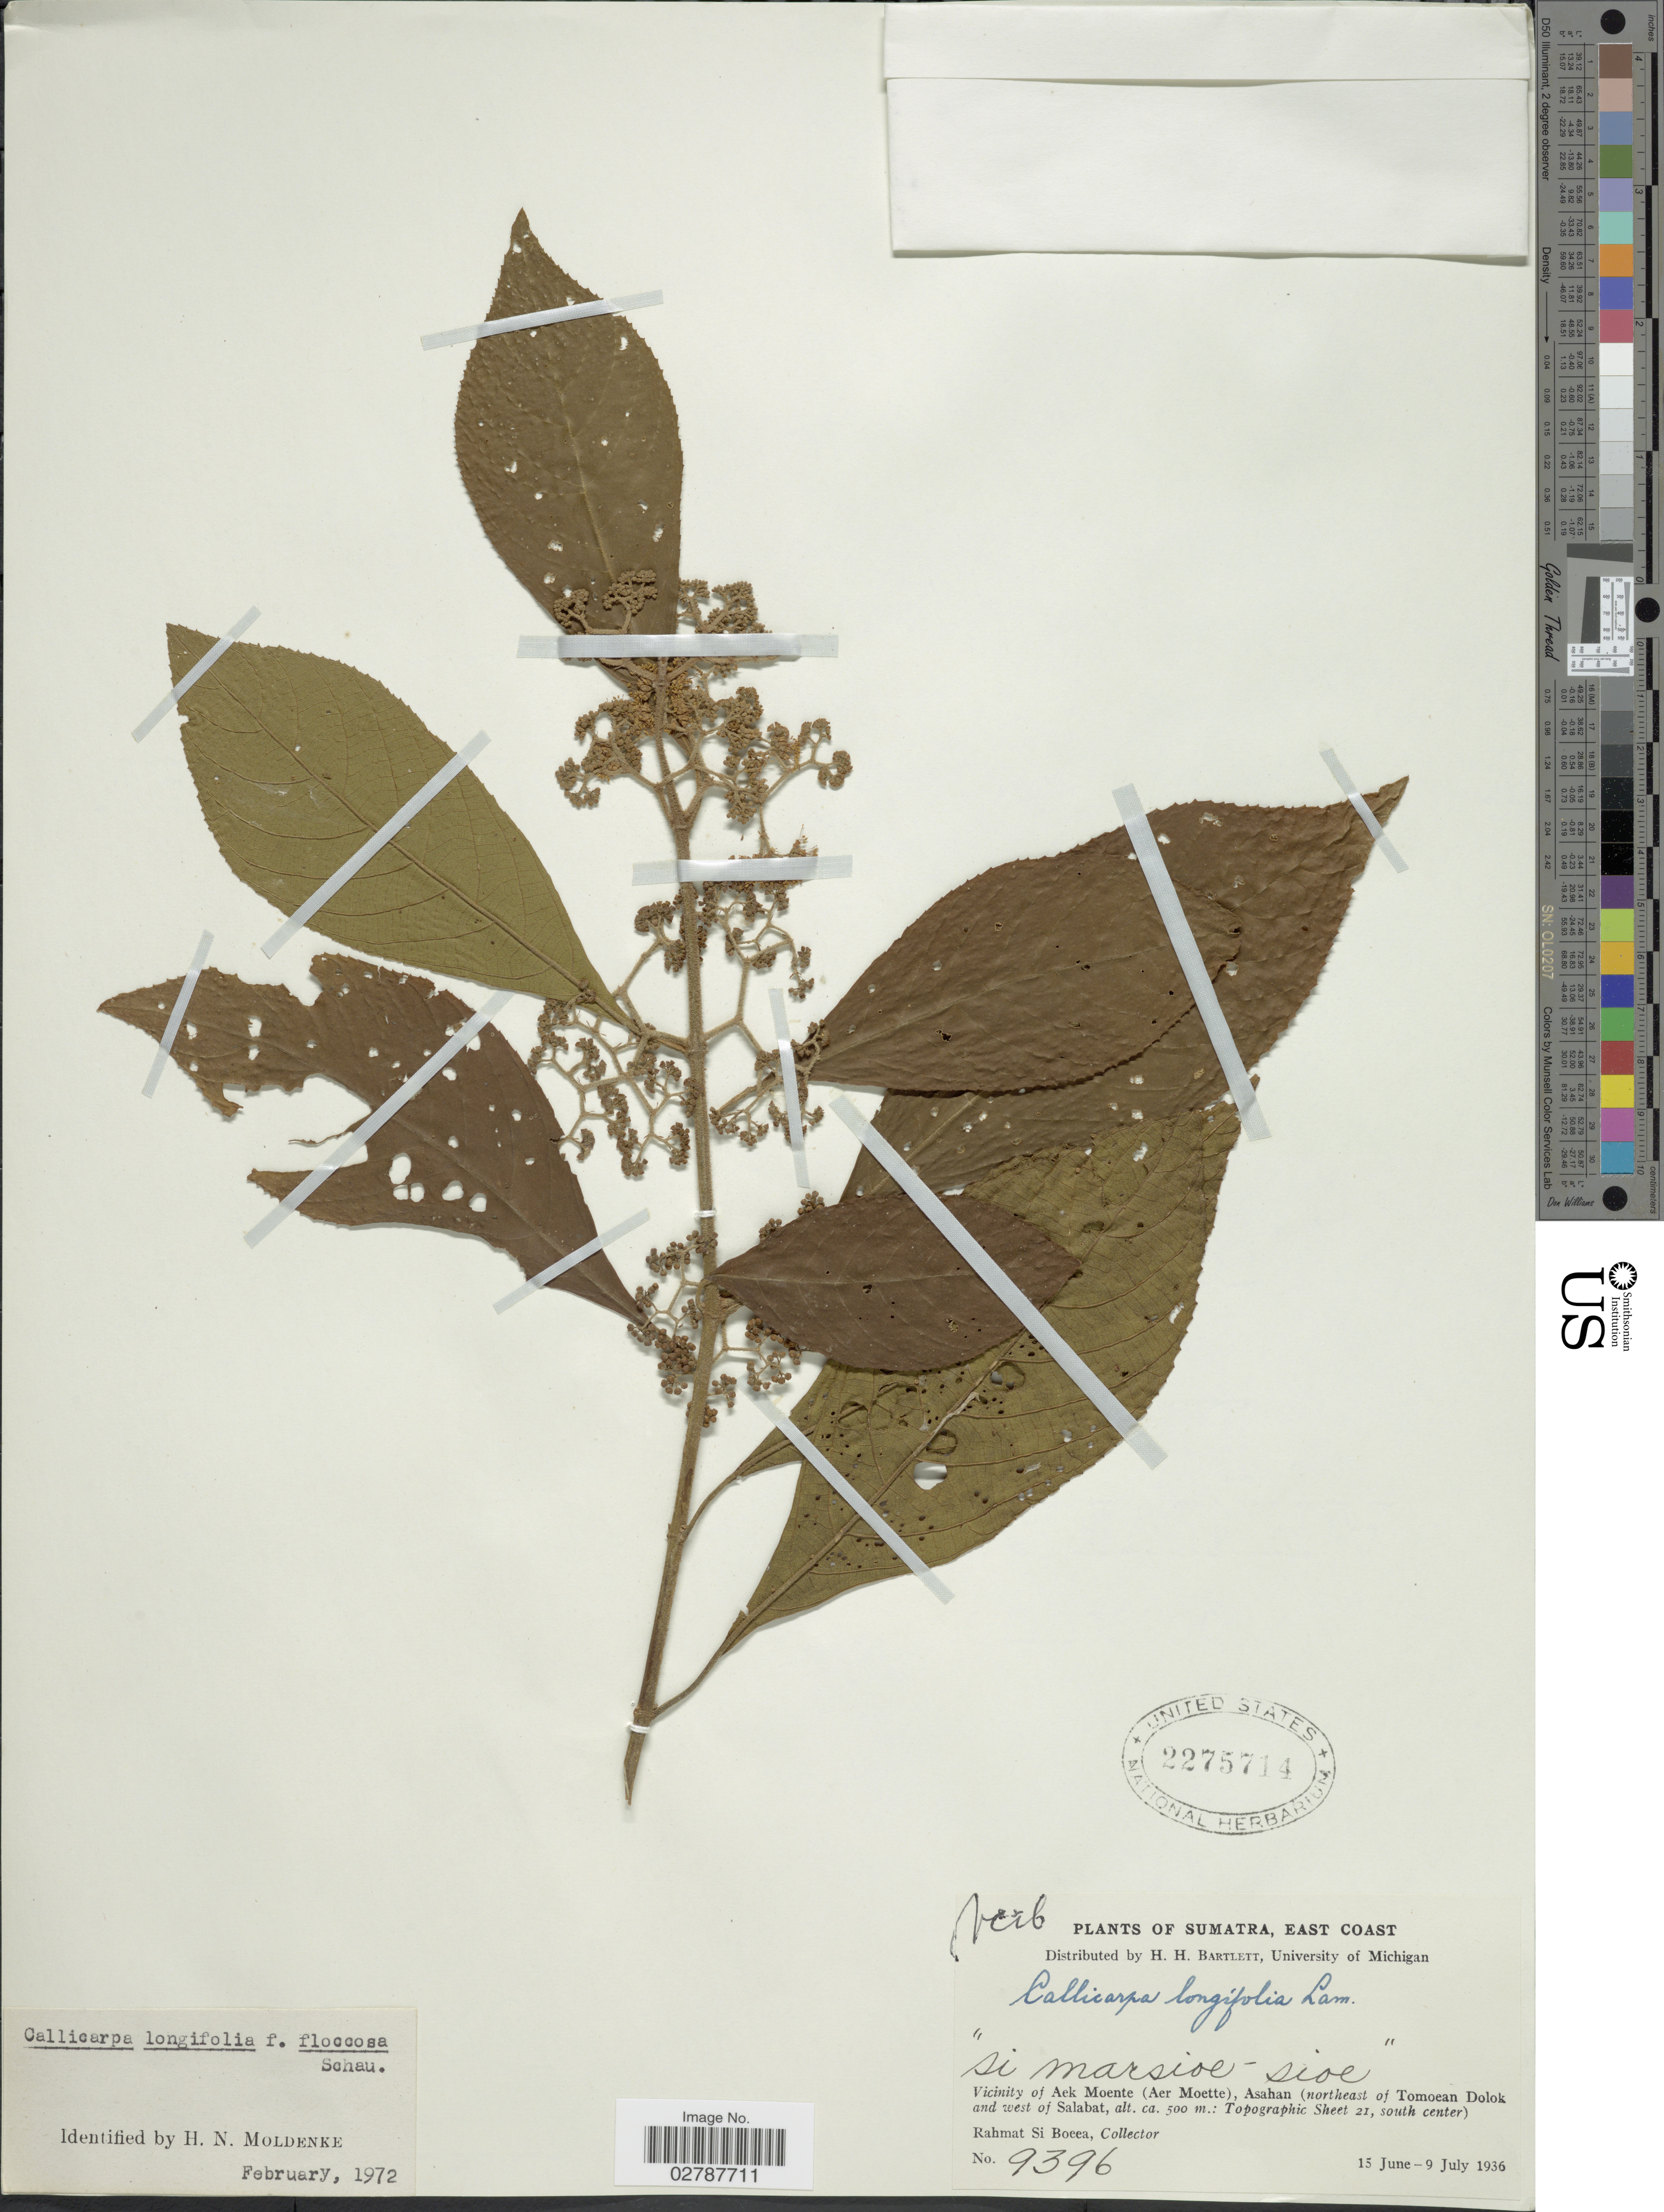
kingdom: Plantae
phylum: Tracheophyta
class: Magnoliopsida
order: Lamiales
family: Lamiaceae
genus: Callicarpa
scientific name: Callicarpa longifolia f. floccosa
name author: Schauer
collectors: Rahmat Si Boeea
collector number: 9396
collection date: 1936-06-15/1936-07-09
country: Indonesia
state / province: Sumatra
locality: East Coast. Vicinity of Aek Moente (Aer Moette), Asahan (northeast of Tomoean Dolok and west of Salabat: Topographic Sheet 21, south center).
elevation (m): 500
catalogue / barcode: US 2275714